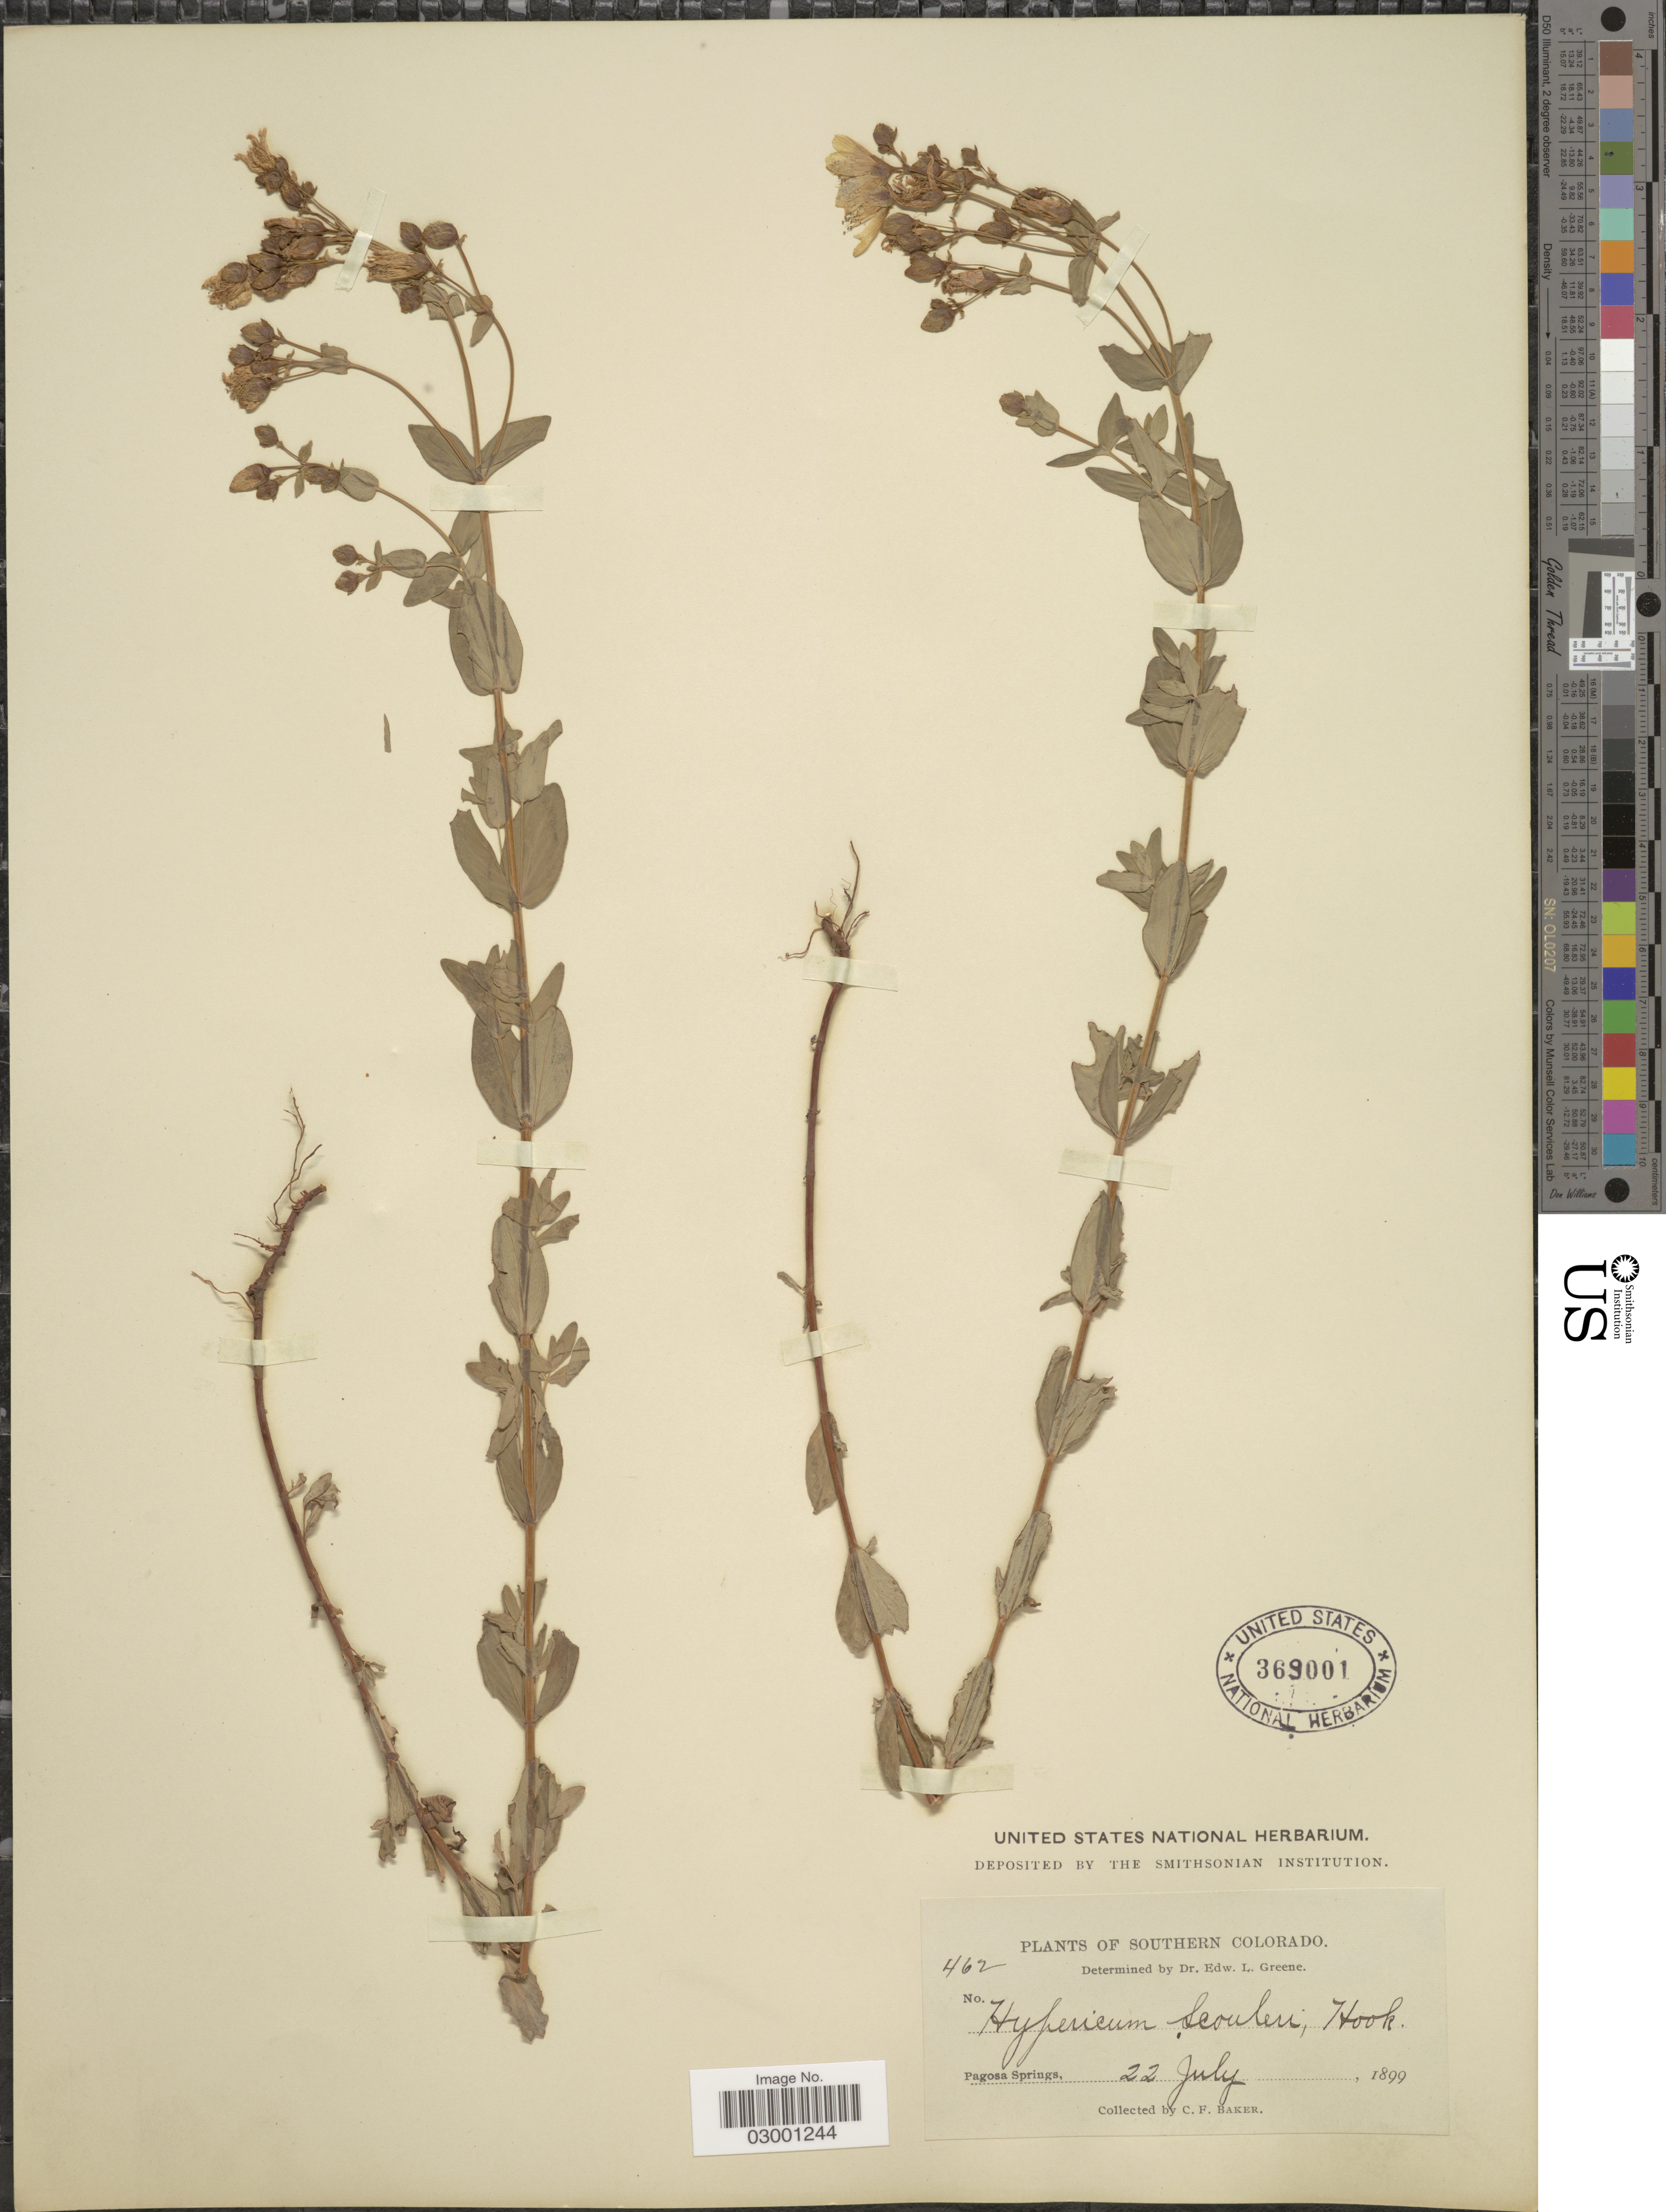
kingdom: Plantae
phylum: Tracheophyta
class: Magnoliopsida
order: Malpighiales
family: Hypericaceae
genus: Hypericum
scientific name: Hypericum formosum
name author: Kunth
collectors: C. F. Baker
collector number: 462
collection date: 1899-07-22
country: United States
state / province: Colorado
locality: Southern Colorado. Pagosa Springs.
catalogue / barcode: US 369001